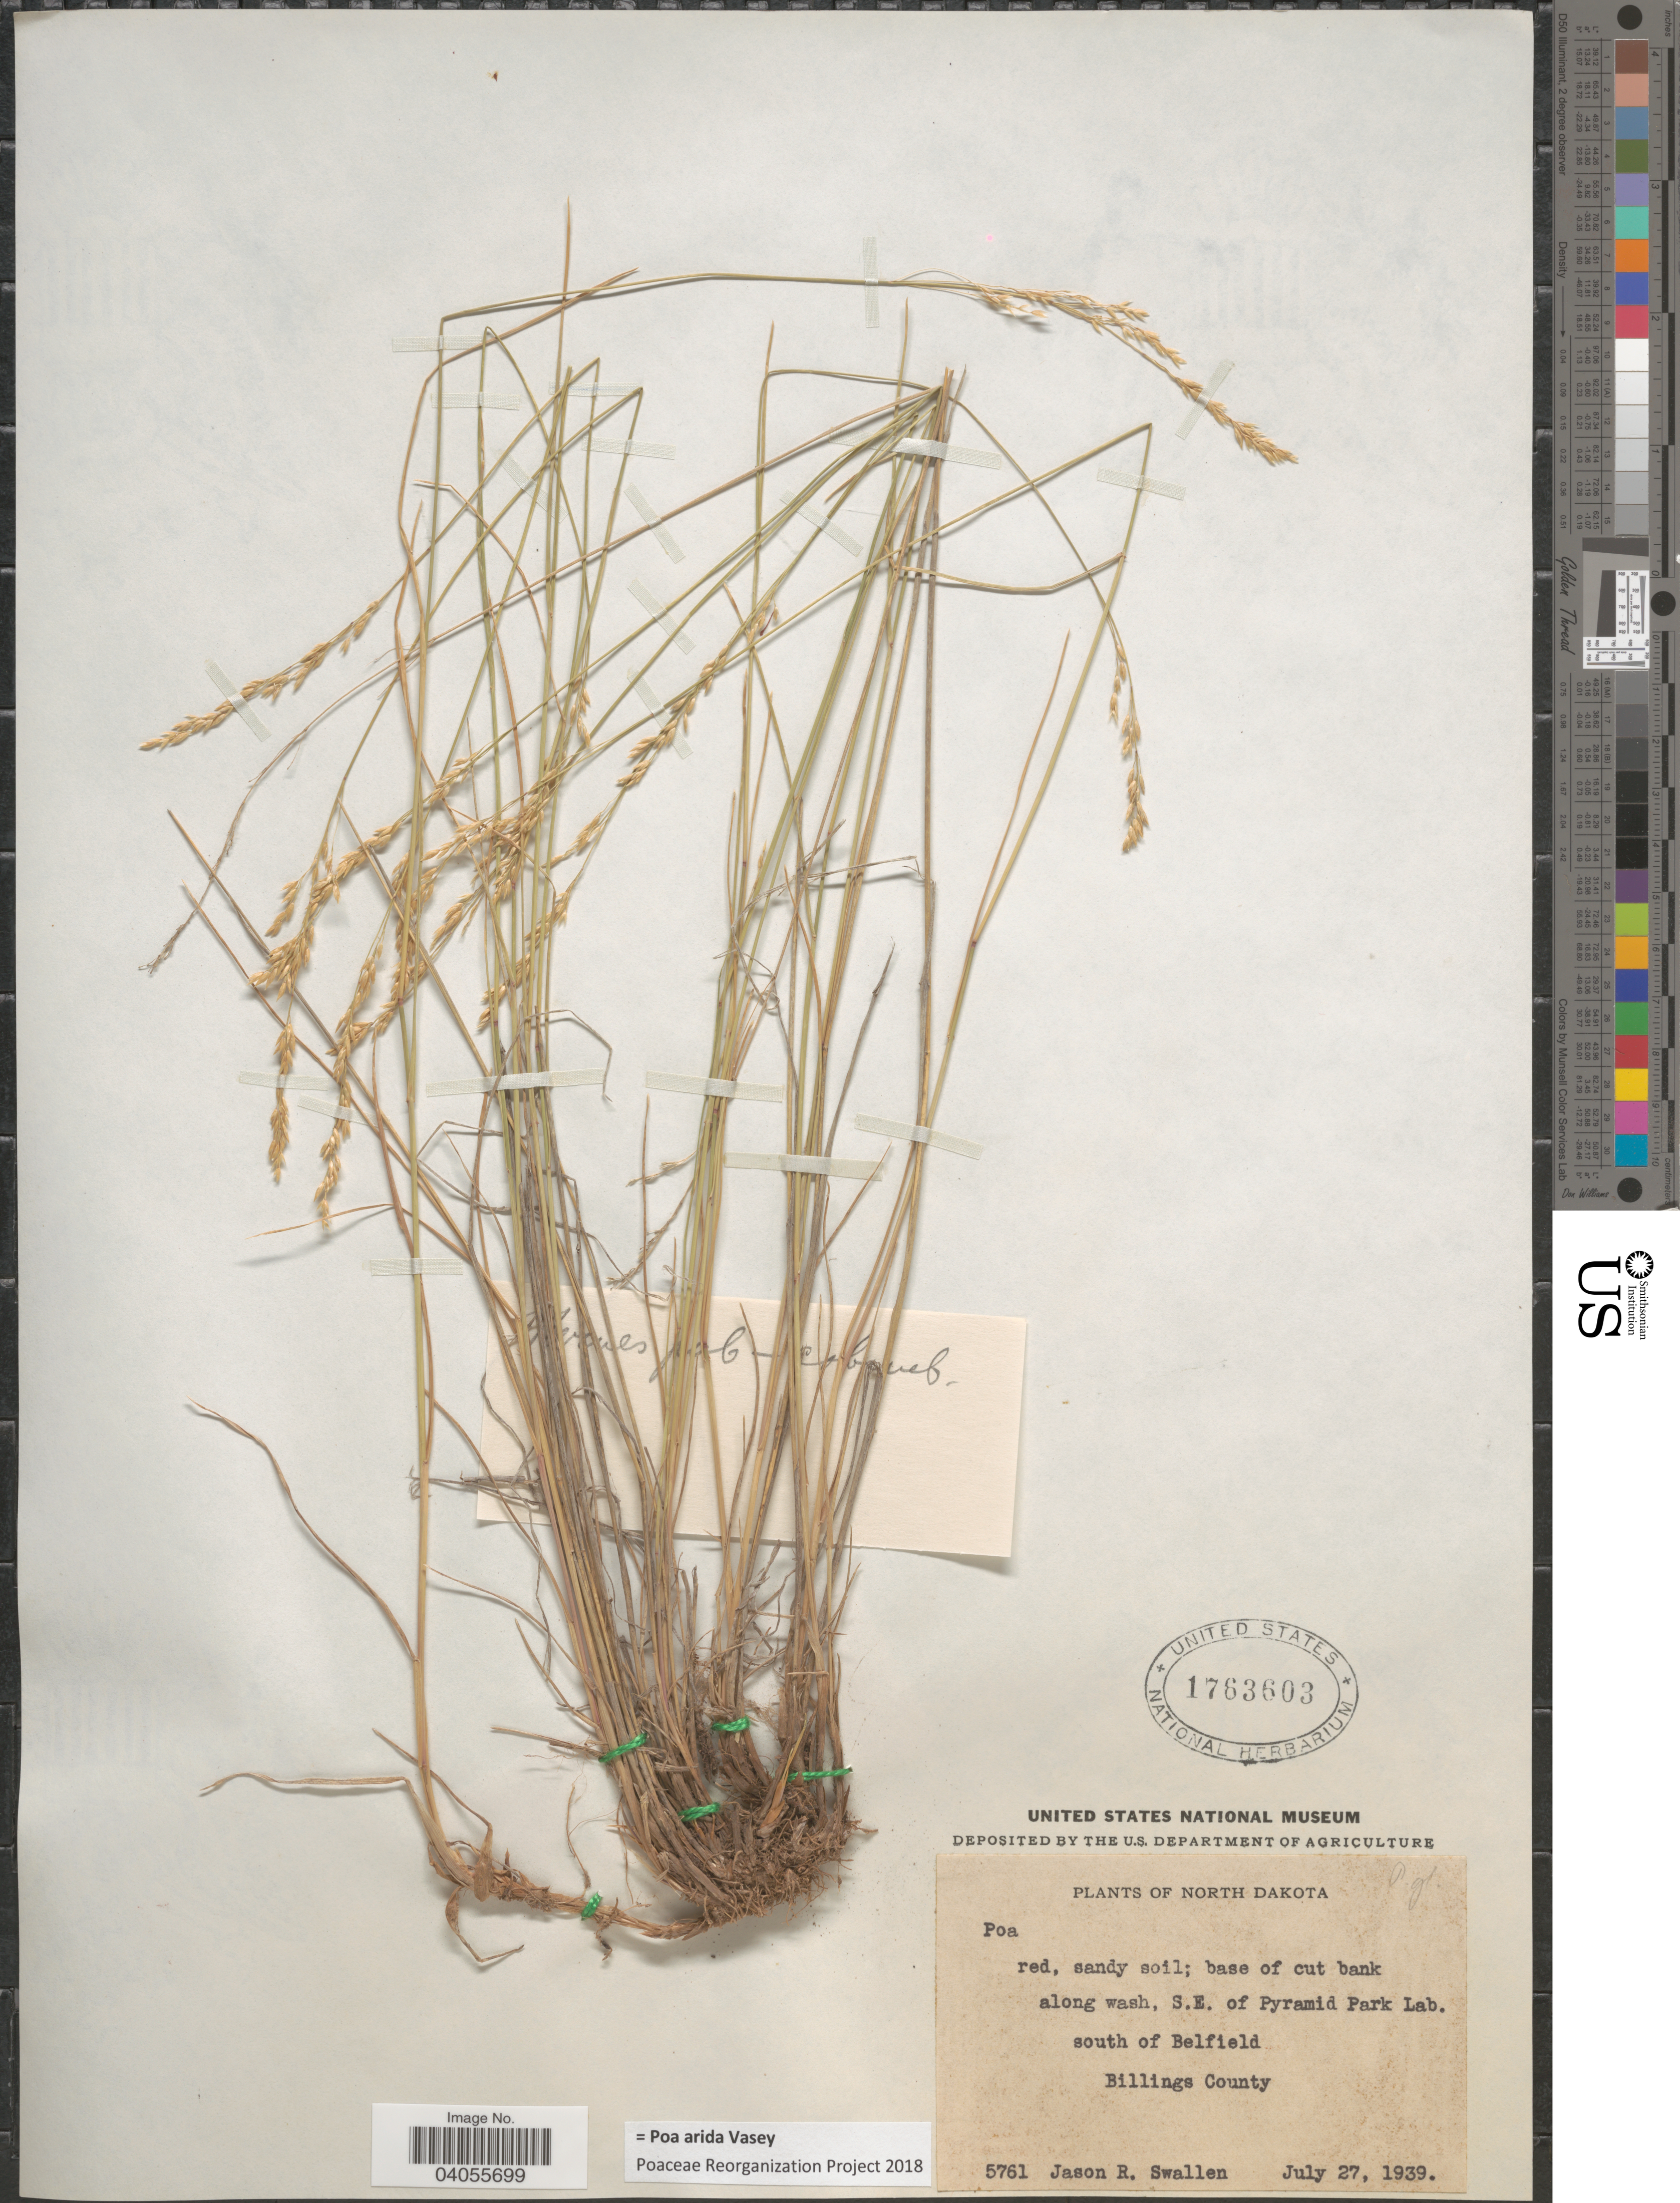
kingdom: Plantae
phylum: Tracheophyta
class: Liliopsida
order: Poales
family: Poaceae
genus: Poa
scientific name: Poa arida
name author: Vasey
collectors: J. R. Swallen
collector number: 5761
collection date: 1939-07-27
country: United States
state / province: North Dakota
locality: Base of cut bank along wash, S.E. of Pyramid Park Lab. South of Belfield. Billings County.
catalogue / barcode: US 1763603